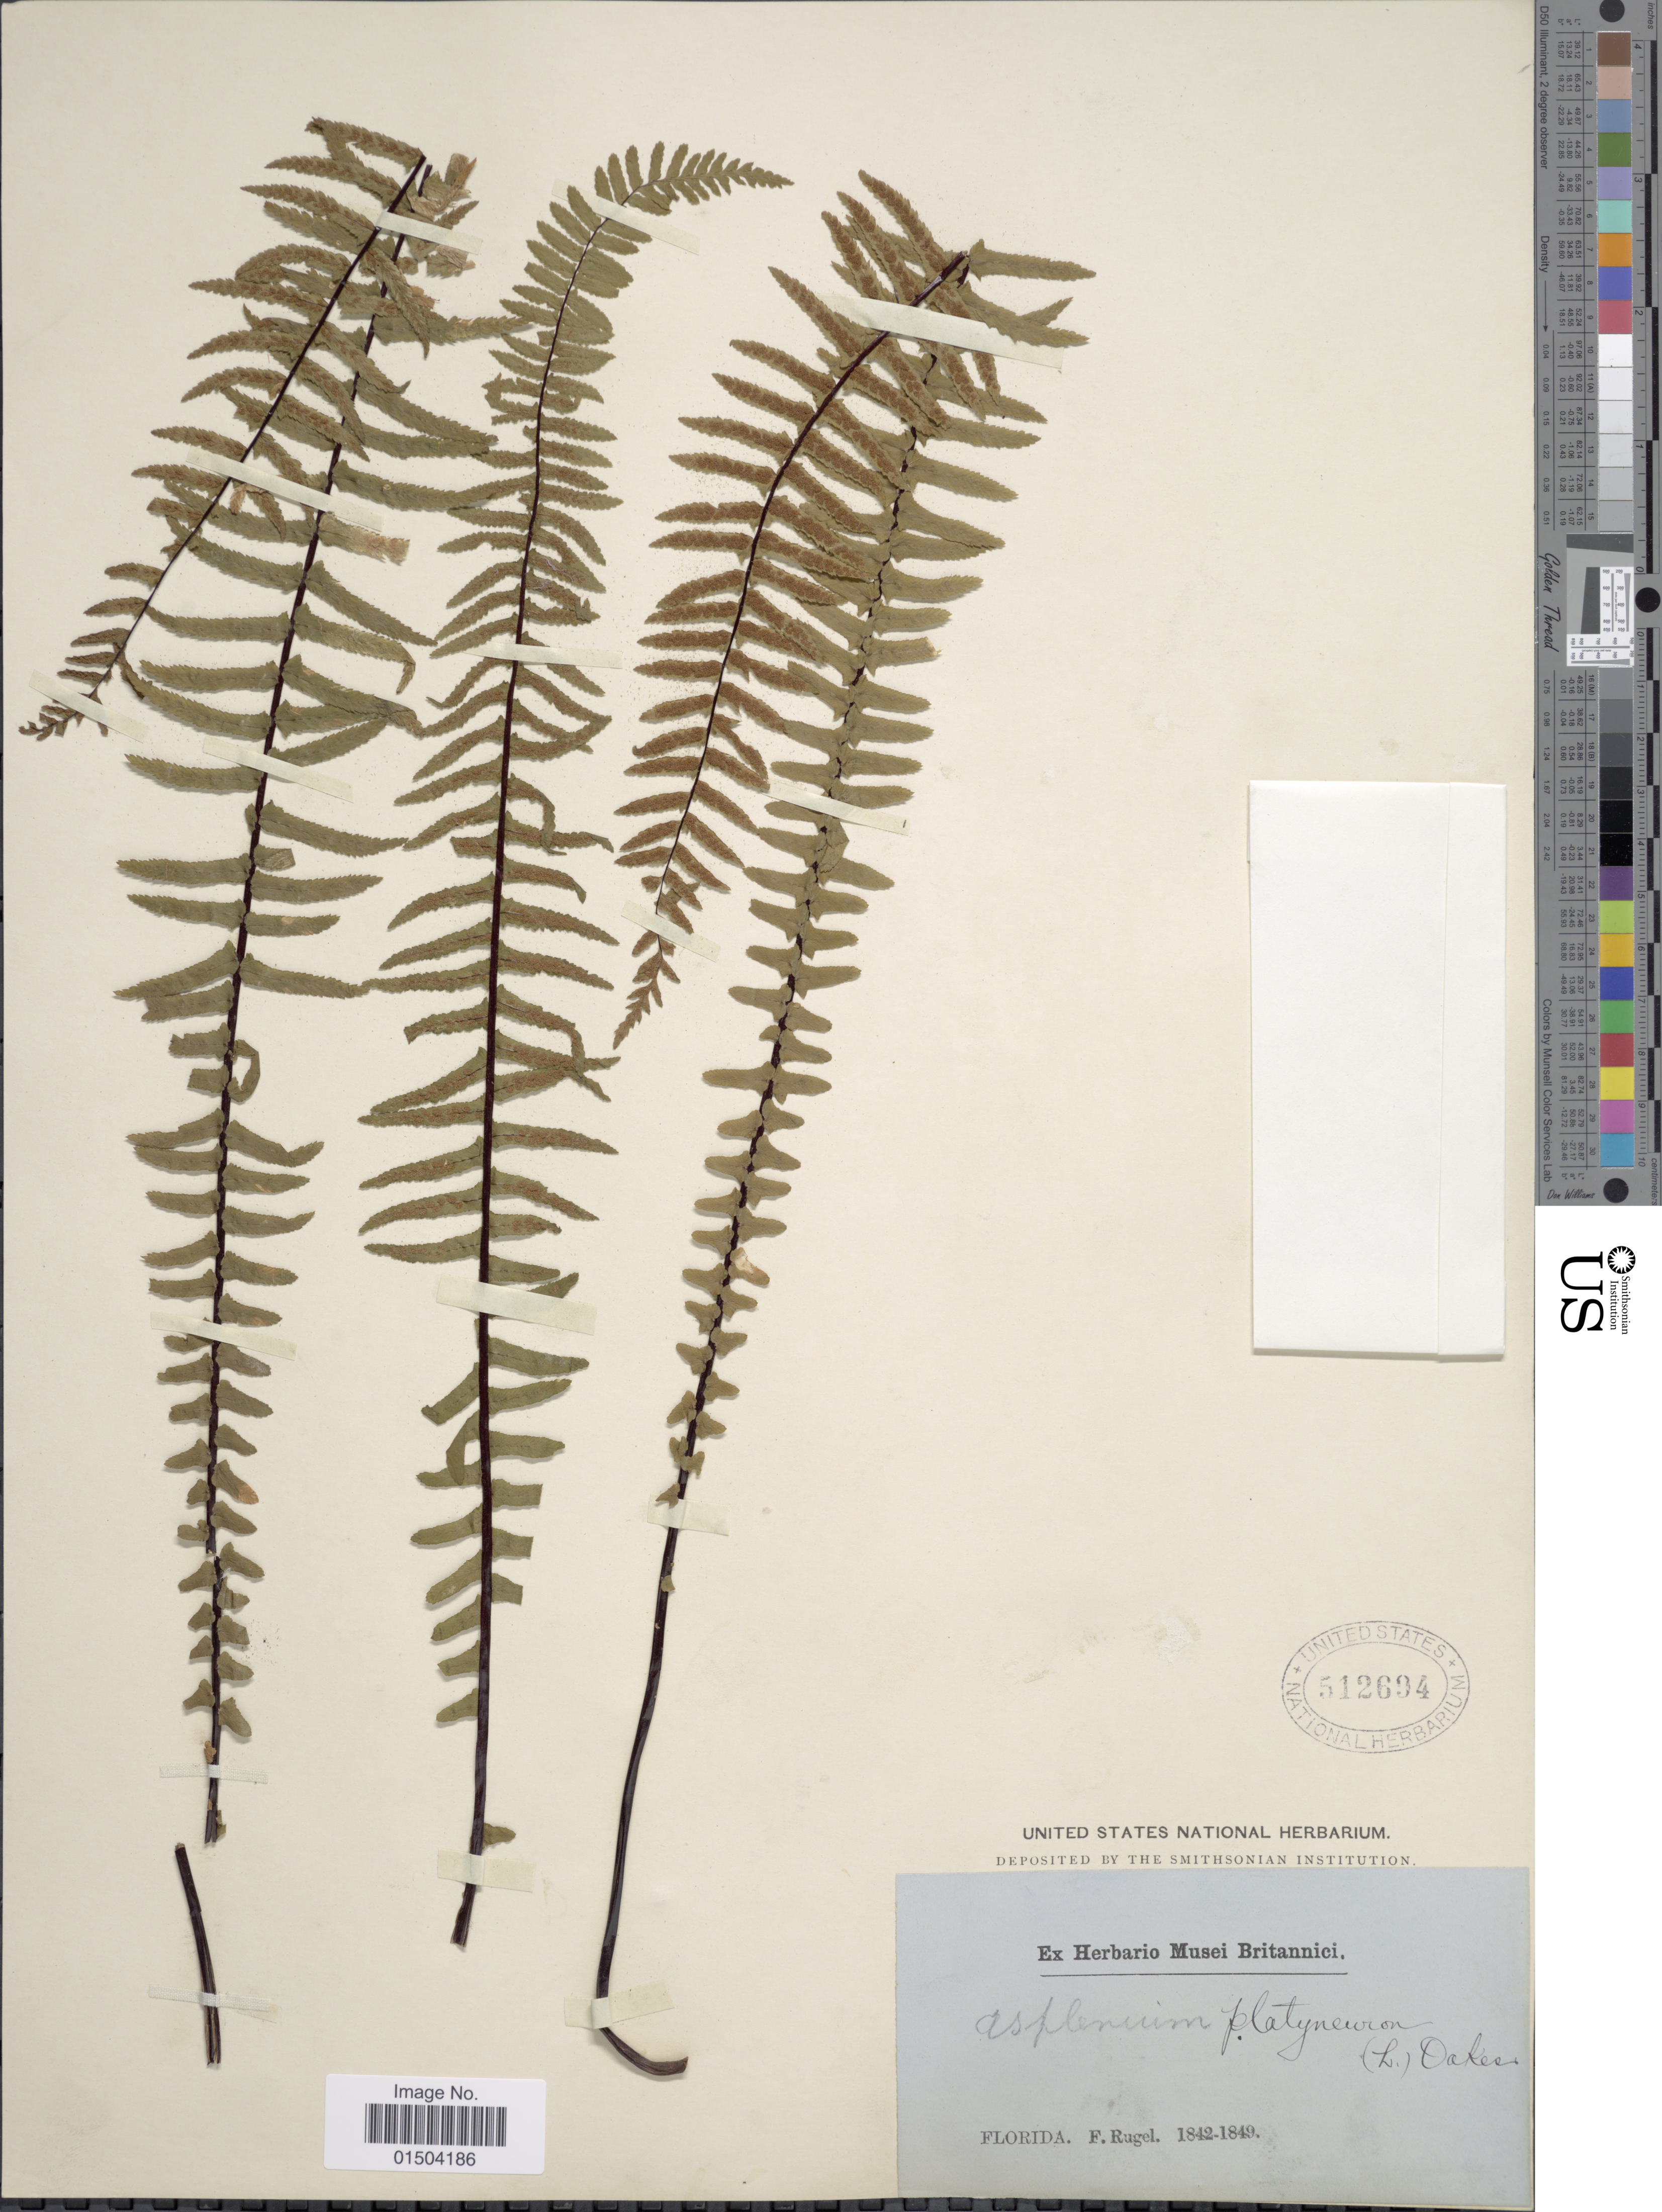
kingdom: Plantae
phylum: Tracheophyta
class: Polypodiopsida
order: Polypodiales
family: Aspleniaceae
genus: Asplenium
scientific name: Asplenium platyneuron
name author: (L.) Britton, Stearns & Poggenb.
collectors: F. Rugel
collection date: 1842/1849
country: United States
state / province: Florida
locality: Florida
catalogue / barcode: US 512694